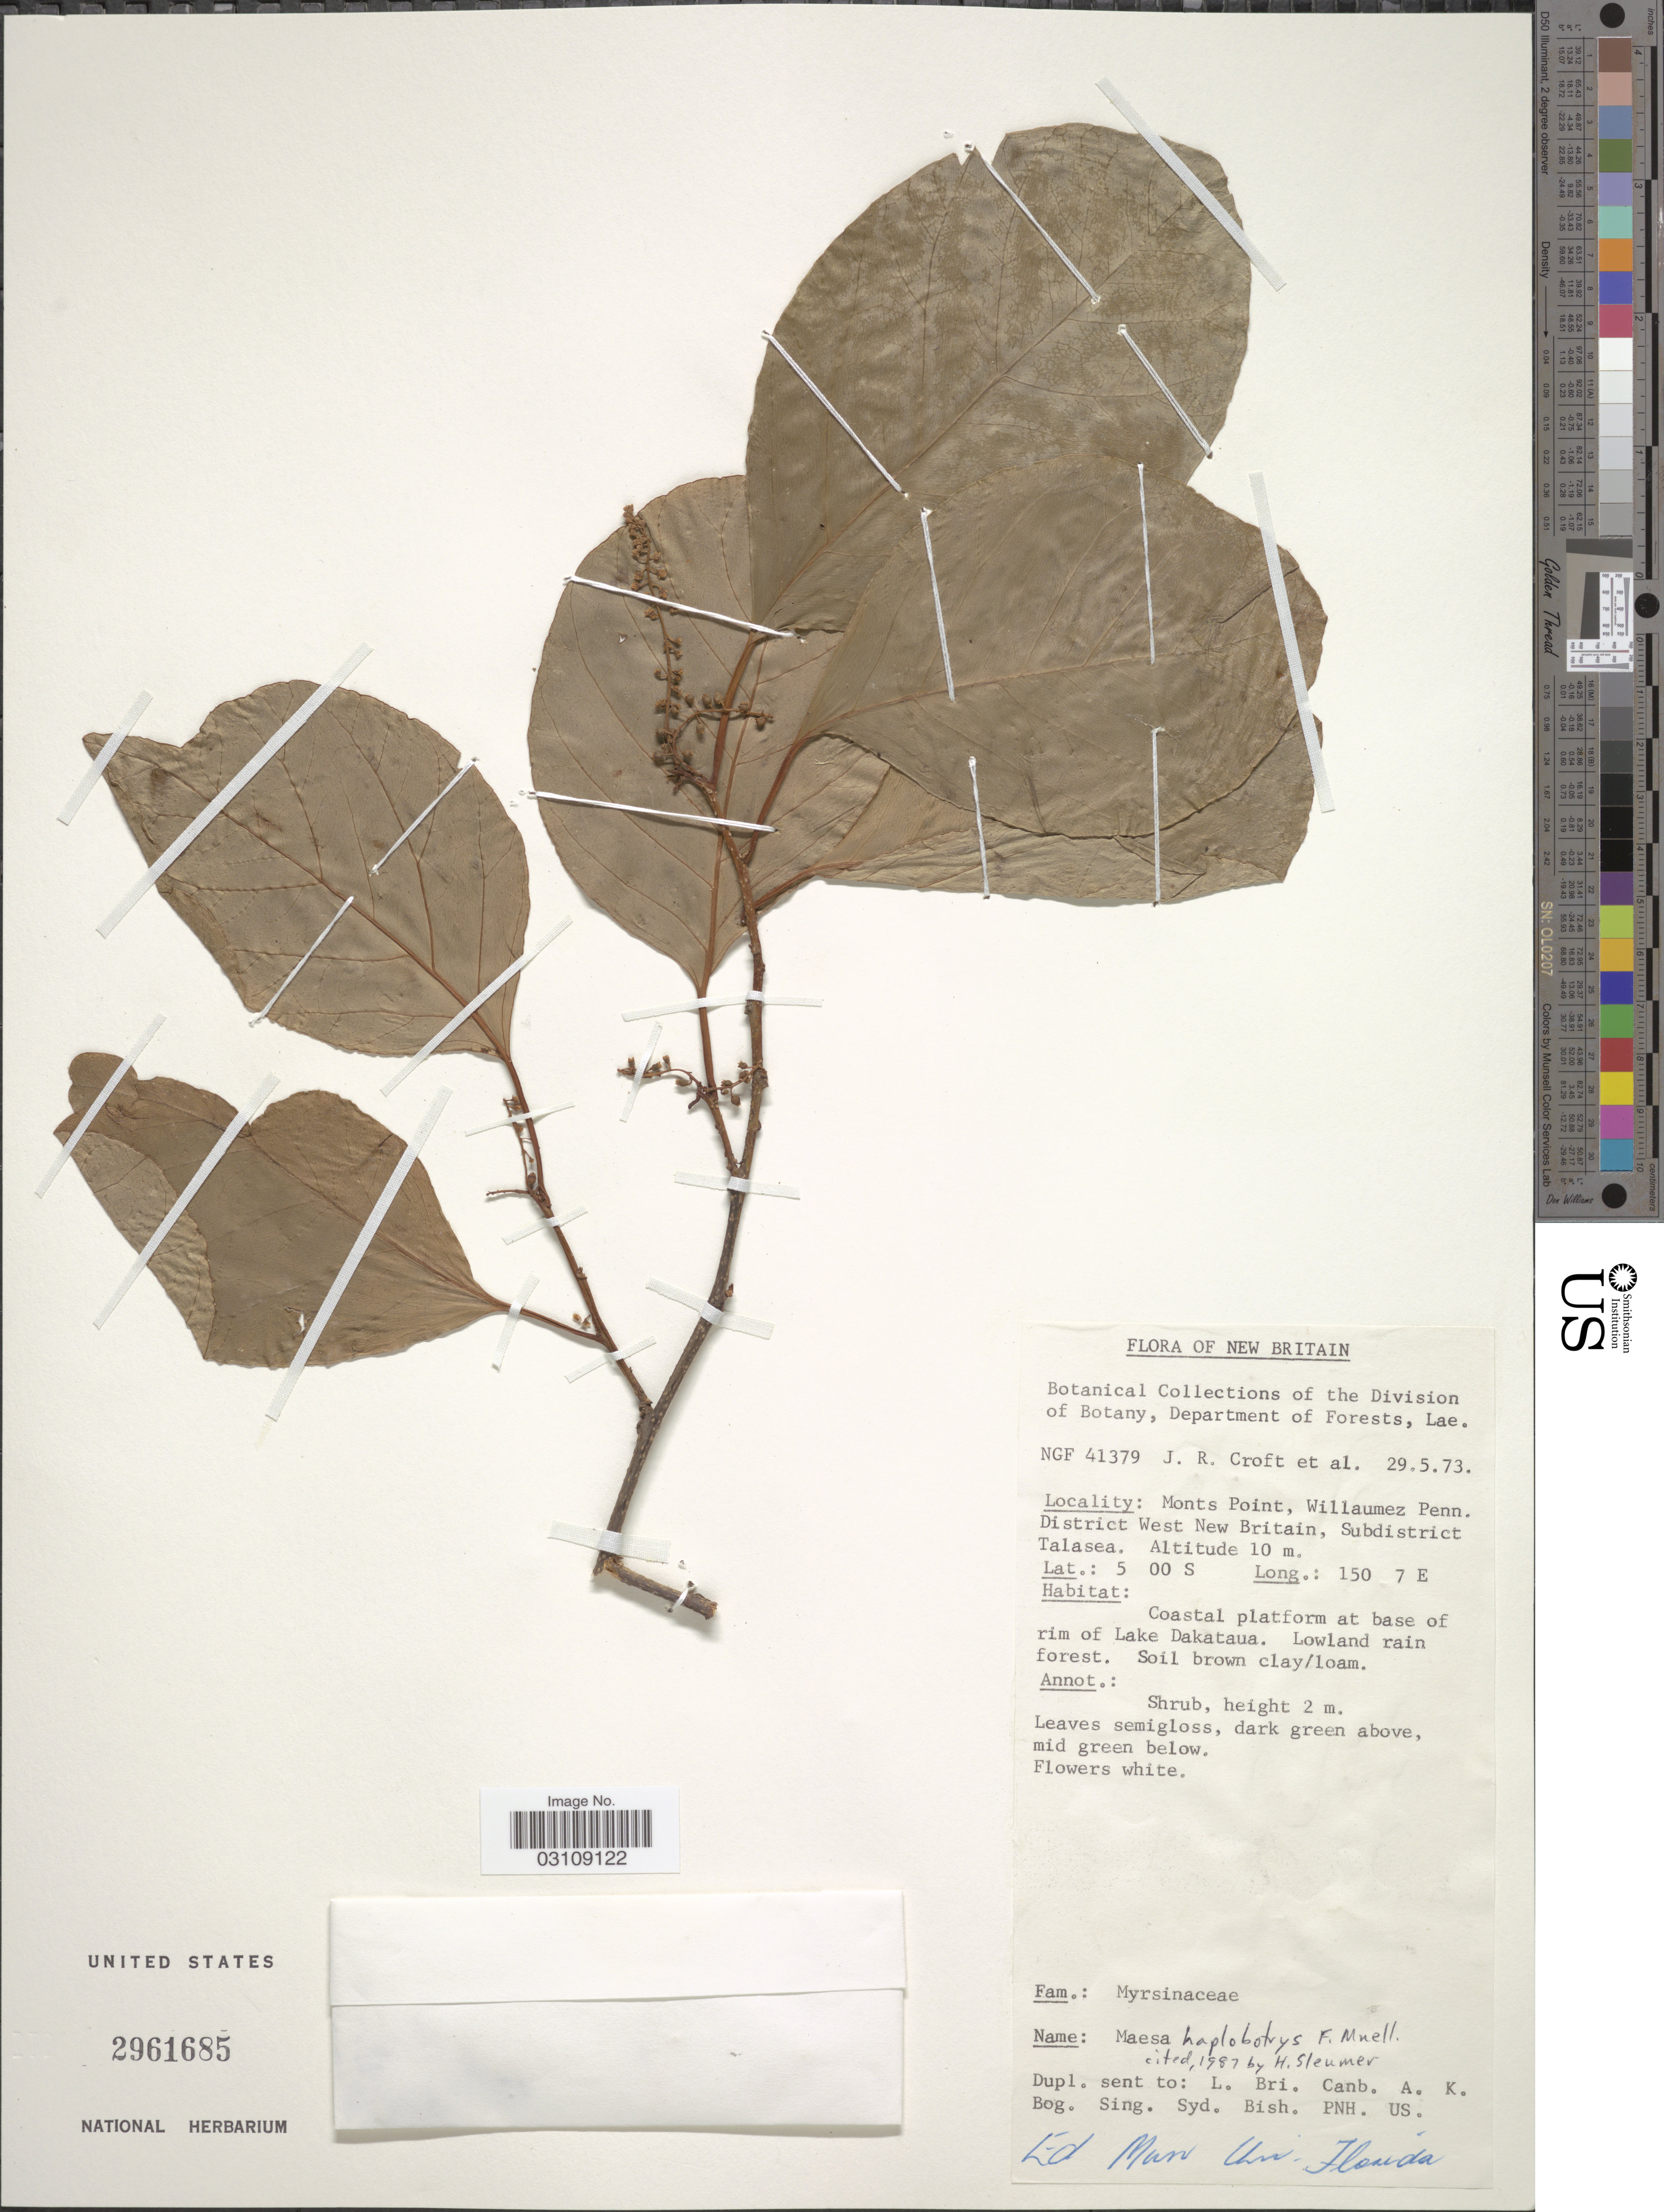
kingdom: Plantae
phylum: Tracheophyta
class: Magnoliopsida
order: Ericales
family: Primulaceae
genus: Maesa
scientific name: Maesa haplobotrys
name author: F. Muell.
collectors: J. R. Croft & et al.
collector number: NGF41379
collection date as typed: Transcribed d/m/y: 29/5/73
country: Papua New Guinea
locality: New Britain, Monts Point, Willaumez Penn. District West New Britain, Subdistrict Talasea.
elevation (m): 10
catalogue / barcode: US 2961685